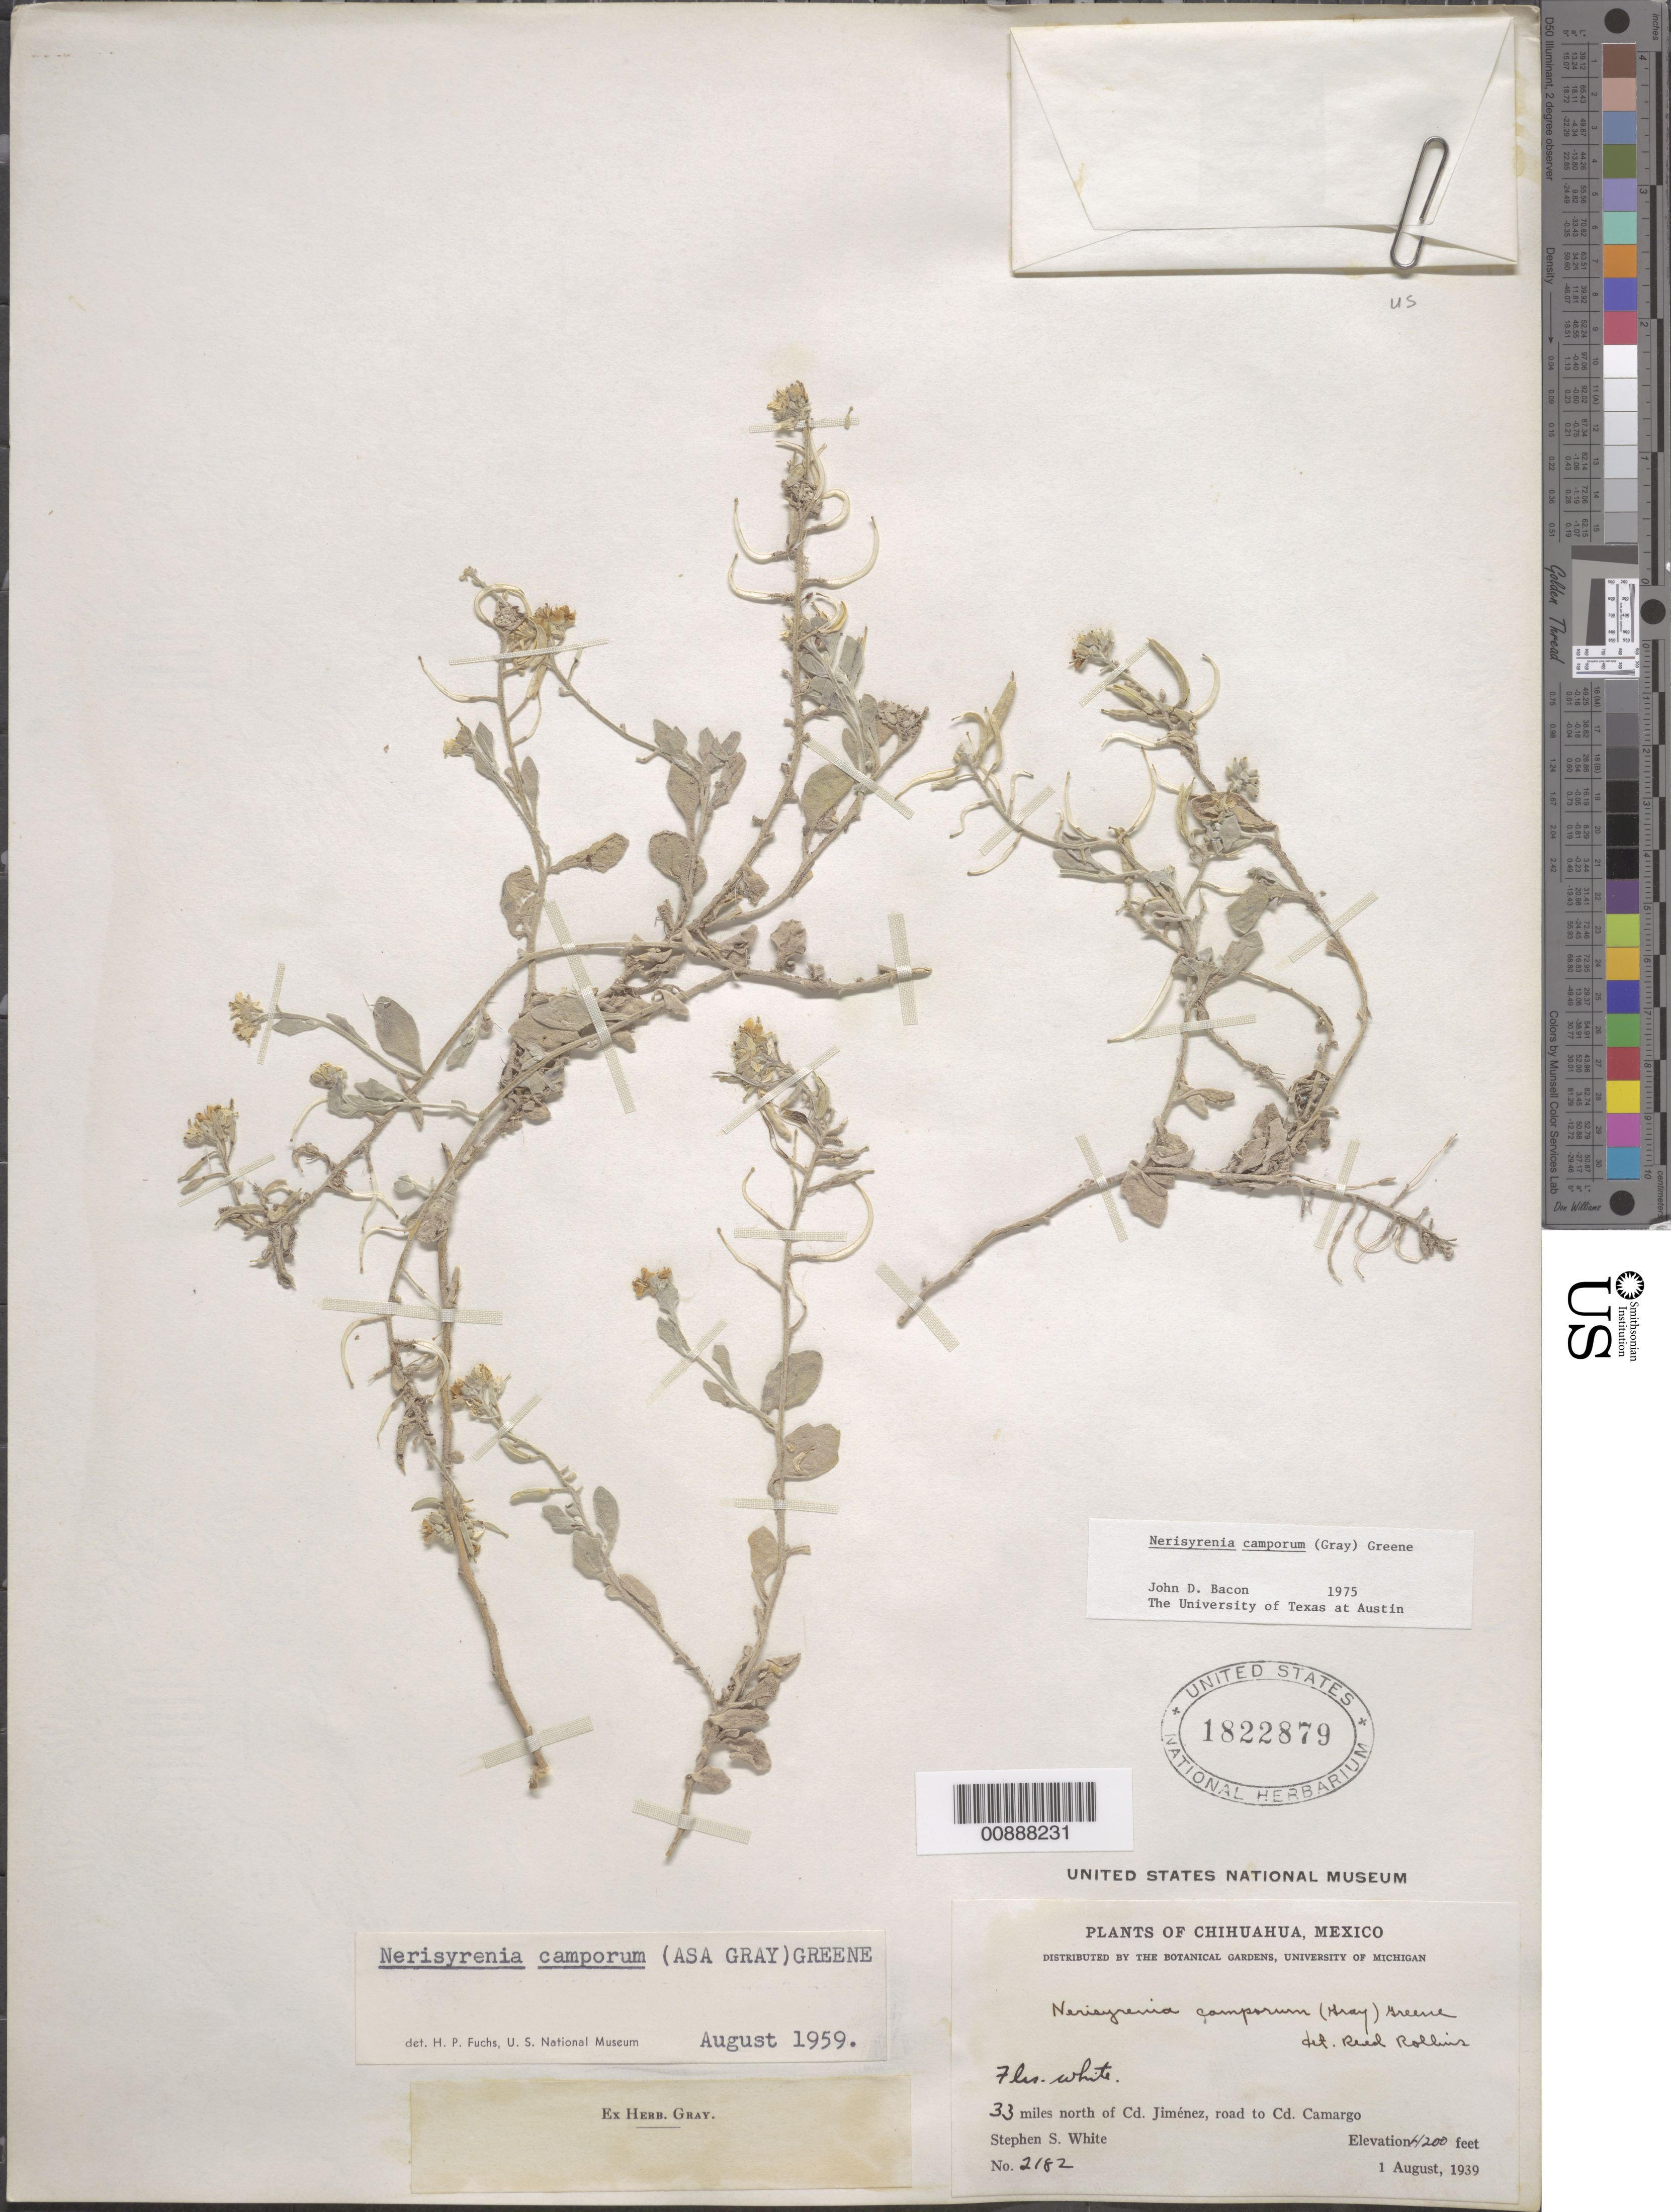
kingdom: Plantae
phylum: Tracheophyta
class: Magnoliopsida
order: Brassicales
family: Brassicaceae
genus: Nerisyrenia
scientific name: Nerisyrenia camporum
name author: (A. Gray) Greene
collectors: S. S. White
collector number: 2182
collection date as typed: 01 Aug 1939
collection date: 1939-08-01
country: Mexico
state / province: Chihuahua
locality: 33 miles north of Cd. Jiménez, road to Cd. Camargo.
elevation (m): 1280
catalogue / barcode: US 1822879